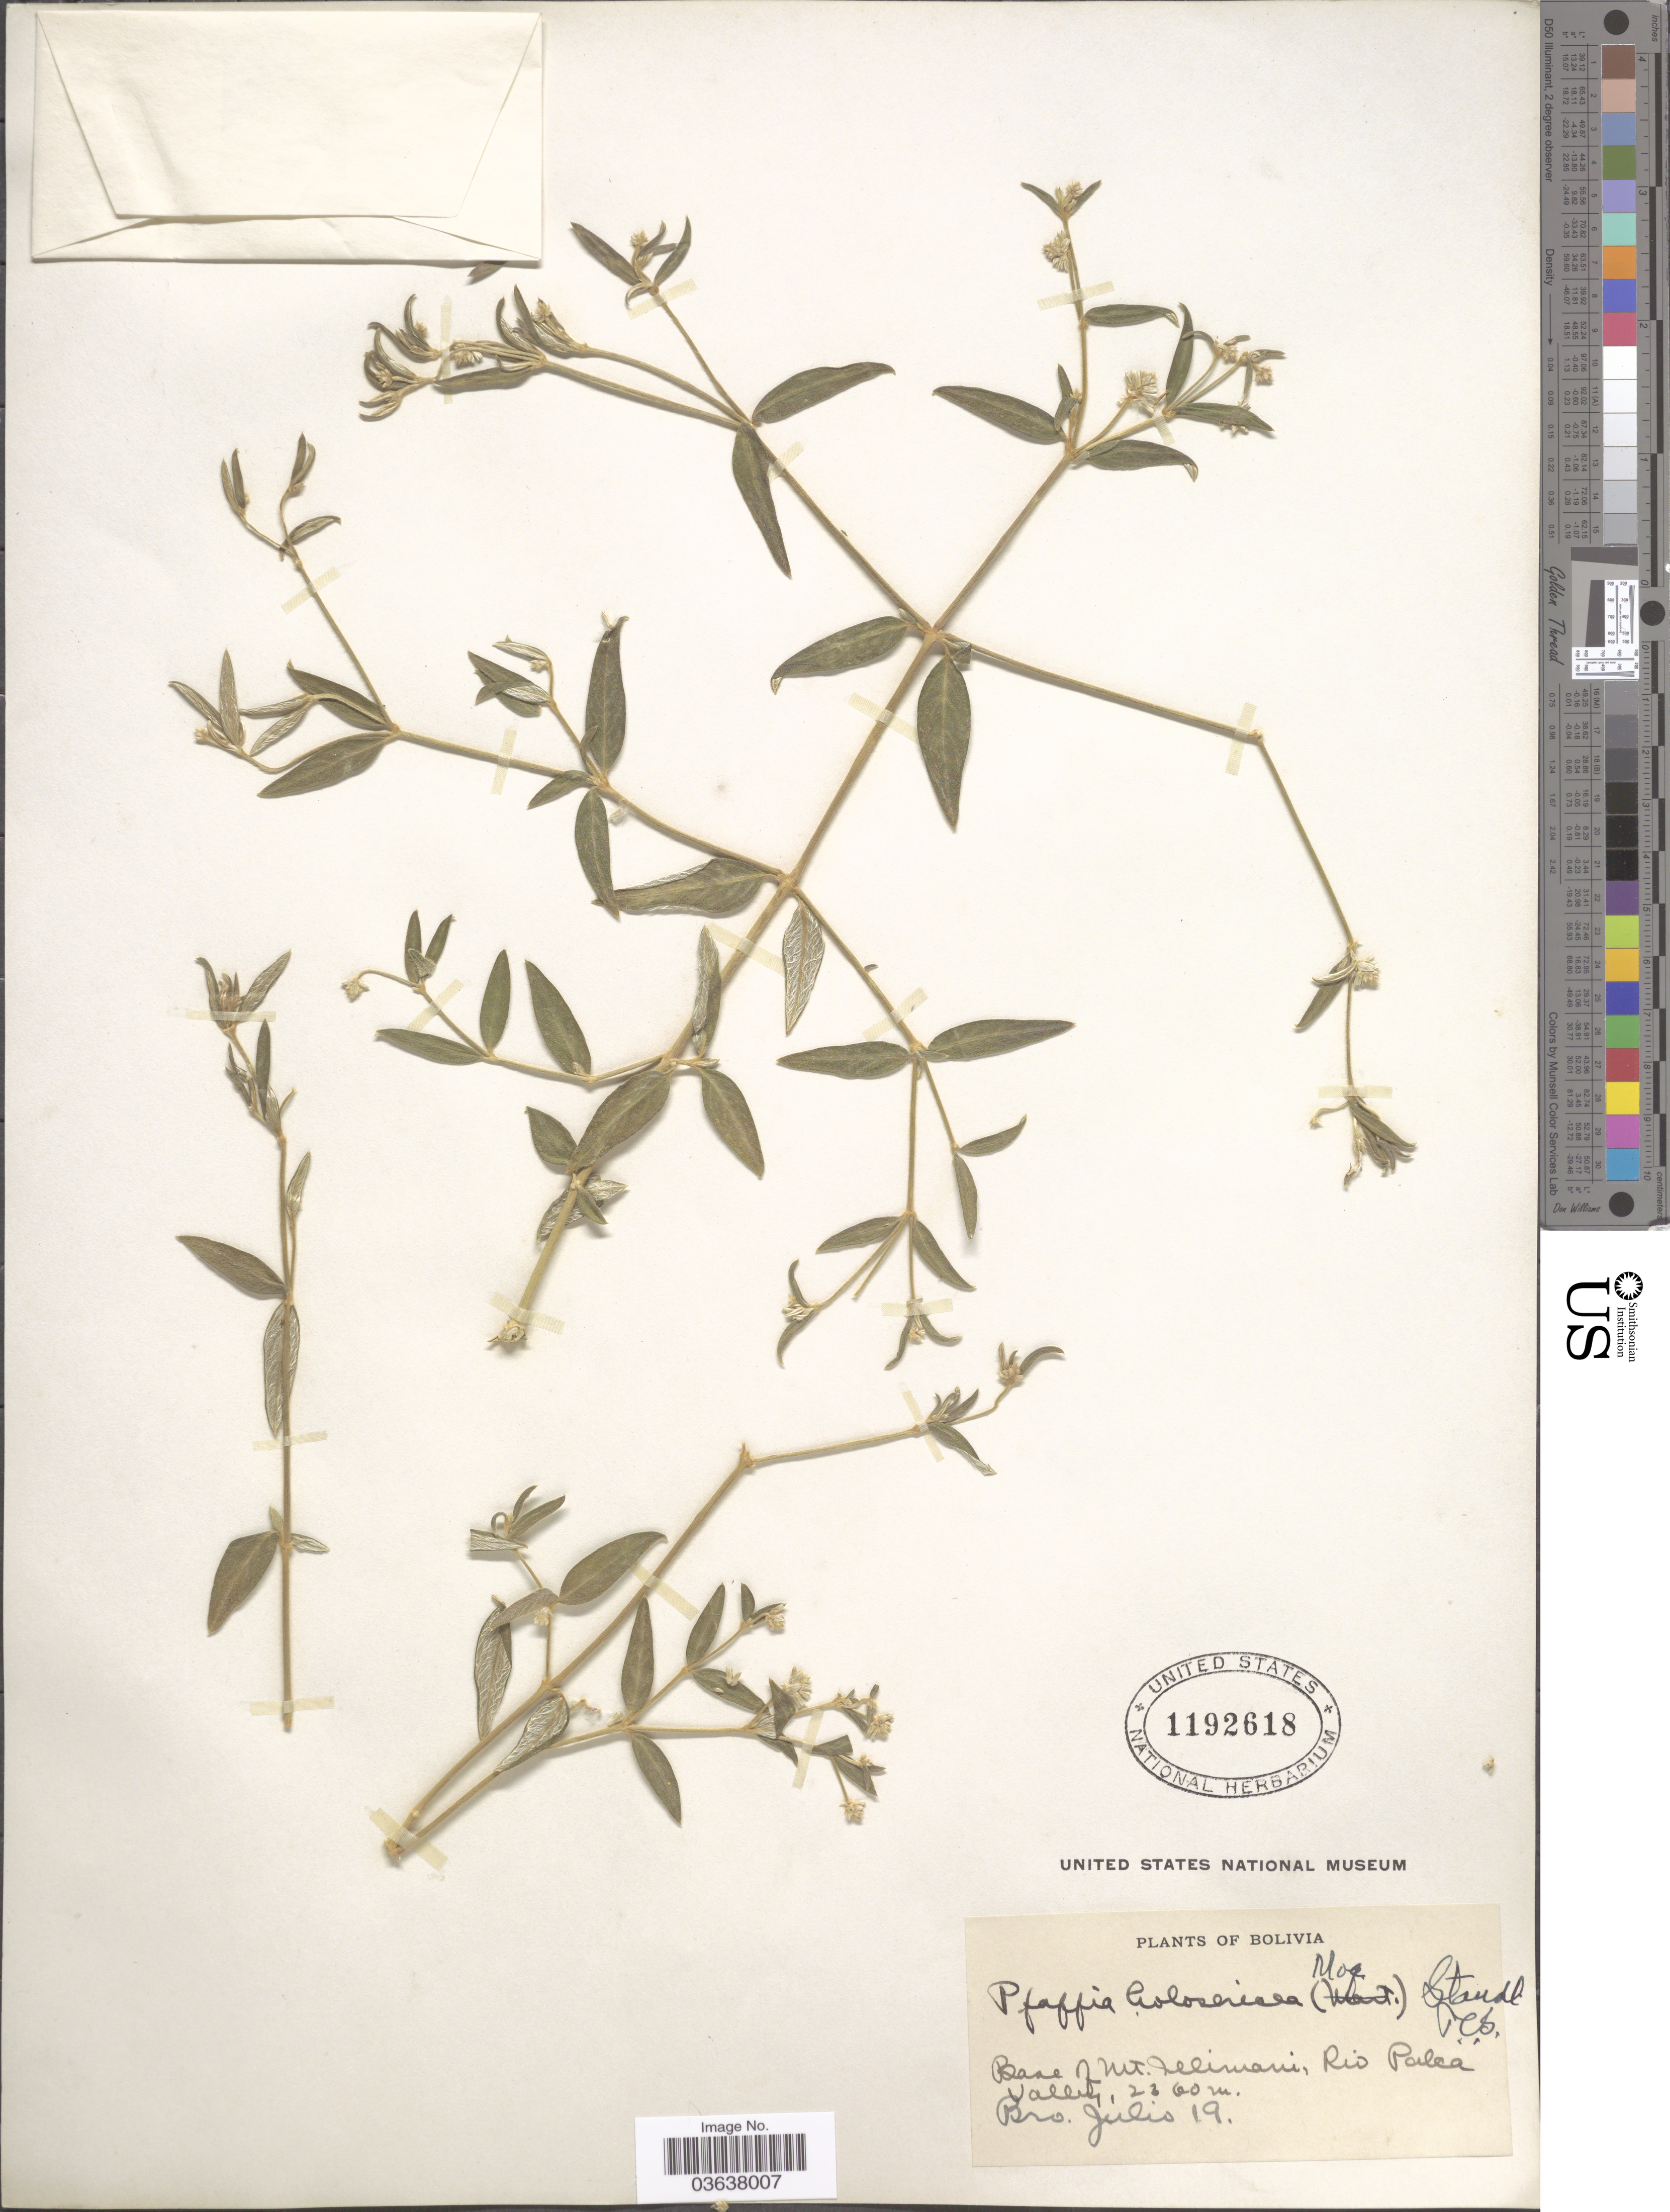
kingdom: Plantae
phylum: Tracheophyta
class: Magnoliopsida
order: Caryophyllales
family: Amaranthaceae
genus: Gomphrena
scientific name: Gomphrena holosericea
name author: (Mart.) Moq.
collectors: Bro. Julio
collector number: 19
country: Bolivia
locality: Base of Mt. Illimani, Rio Palca Valley.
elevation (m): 2360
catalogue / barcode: US 1192618